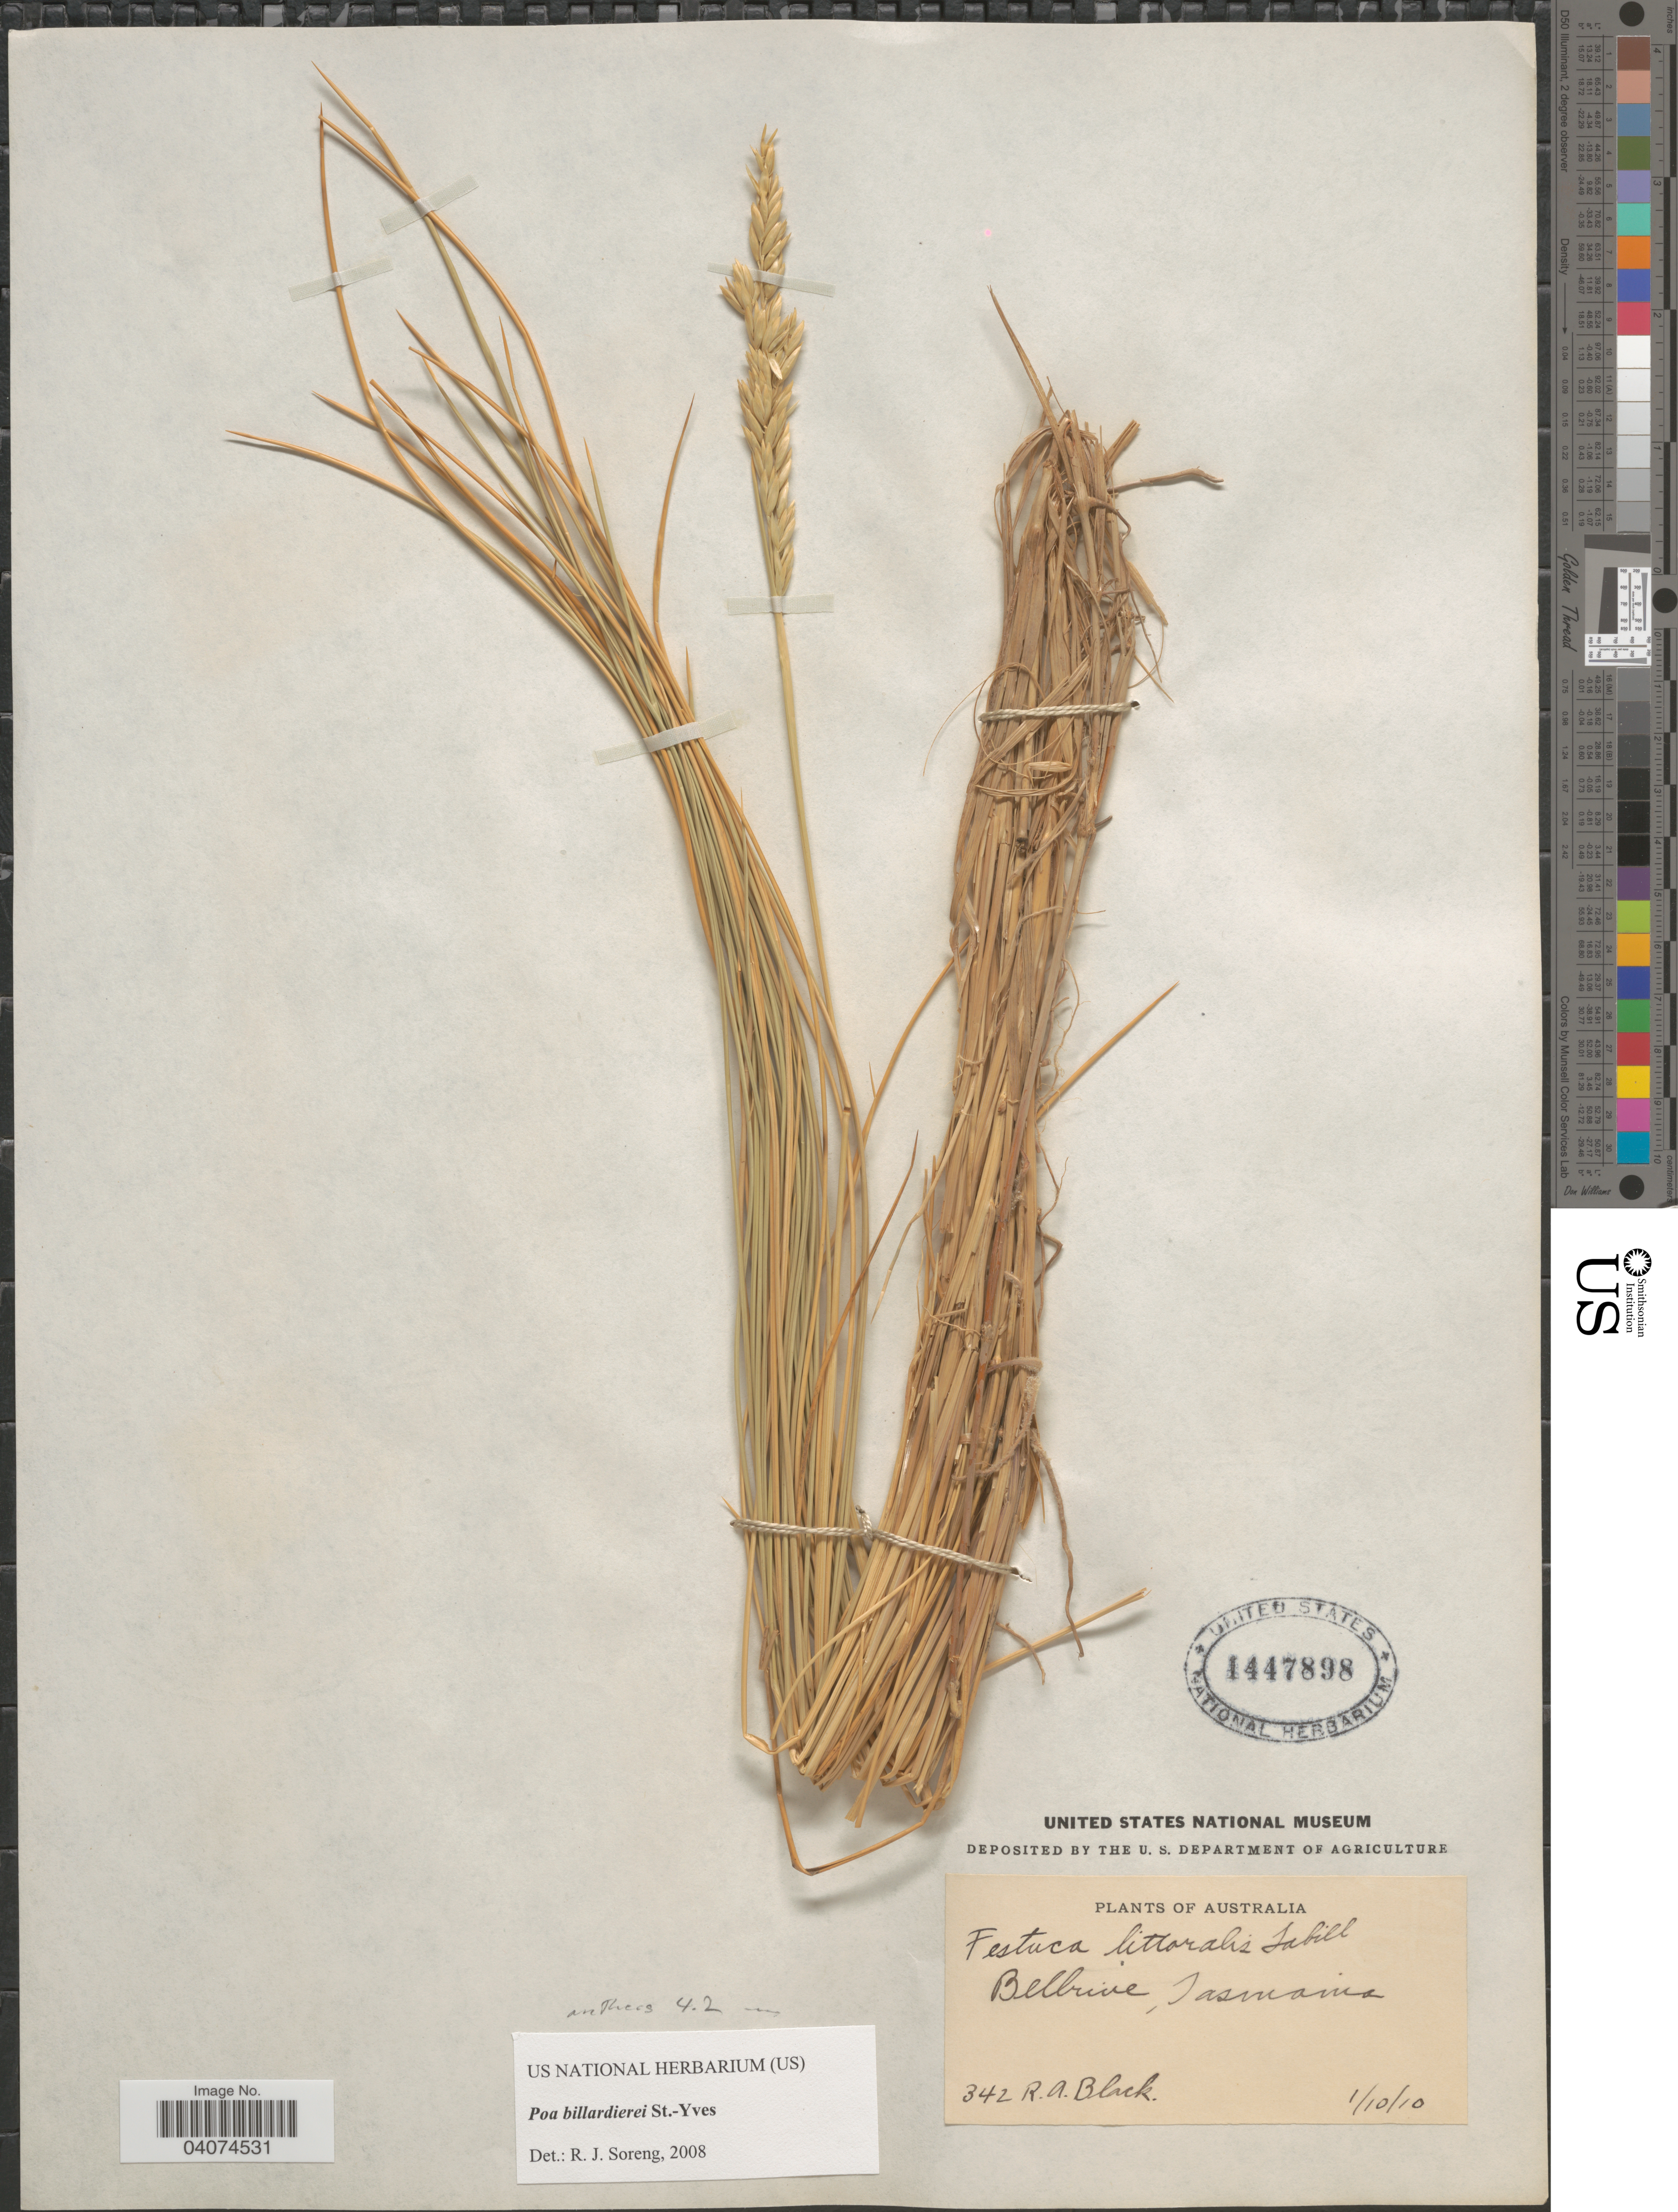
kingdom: Plantae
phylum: Tracheophyta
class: Liliopsida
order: Poales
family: Poaceae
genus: Poa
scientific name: Poa billardierei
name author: (Spreng.) St.-Yves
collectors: R. A. Black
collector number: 342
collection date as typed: Transcribed d/m/y: 1/10/10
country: Australia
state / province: Tasmania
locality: Bellrive.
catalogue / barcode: US 1447898